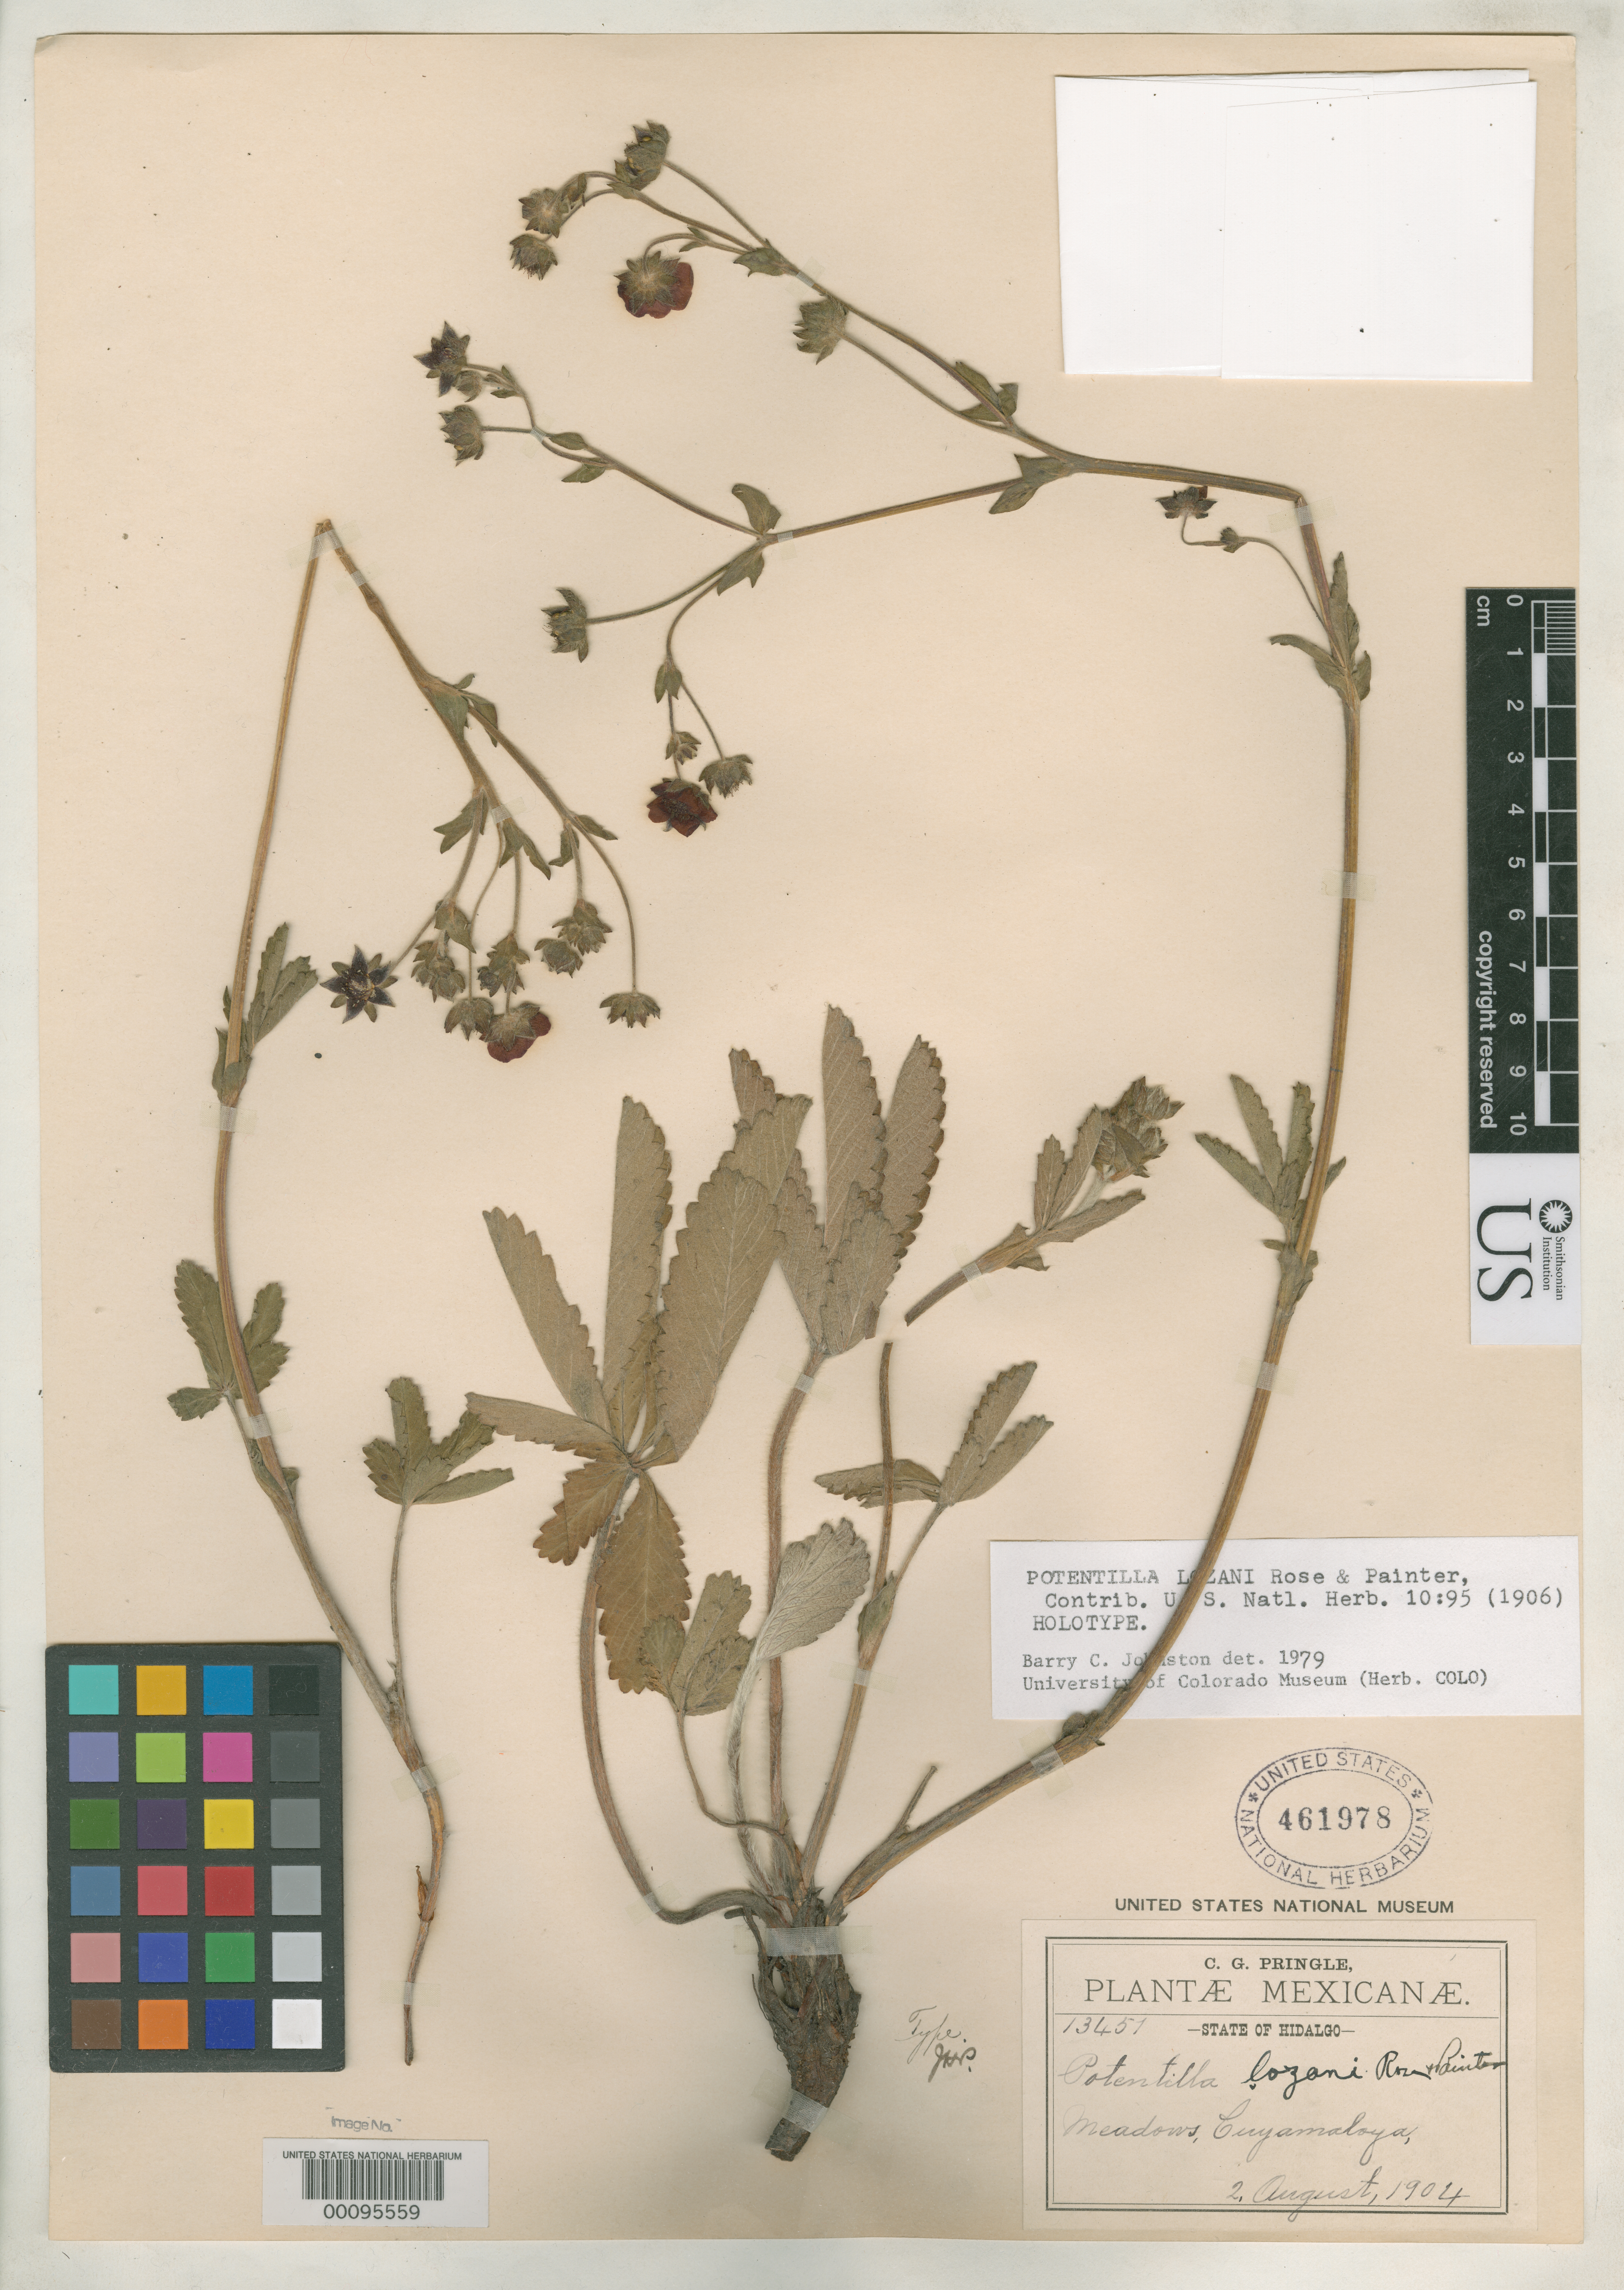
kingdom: Plantae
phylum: Tracheophyta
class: Magnoliopsida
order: Rosales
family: Rosaceae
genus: Potentilla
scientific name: Potentilla lozani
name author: Rose & J.M. Coult.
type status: Holotype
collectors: C. G. Pringle & F. Lozano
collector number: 13451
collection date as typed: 02 Aug 1904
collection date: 1904-08-02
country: Mexico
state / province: Hidalgo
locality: Cuyamaloya, meadows.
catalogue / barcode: US 461978